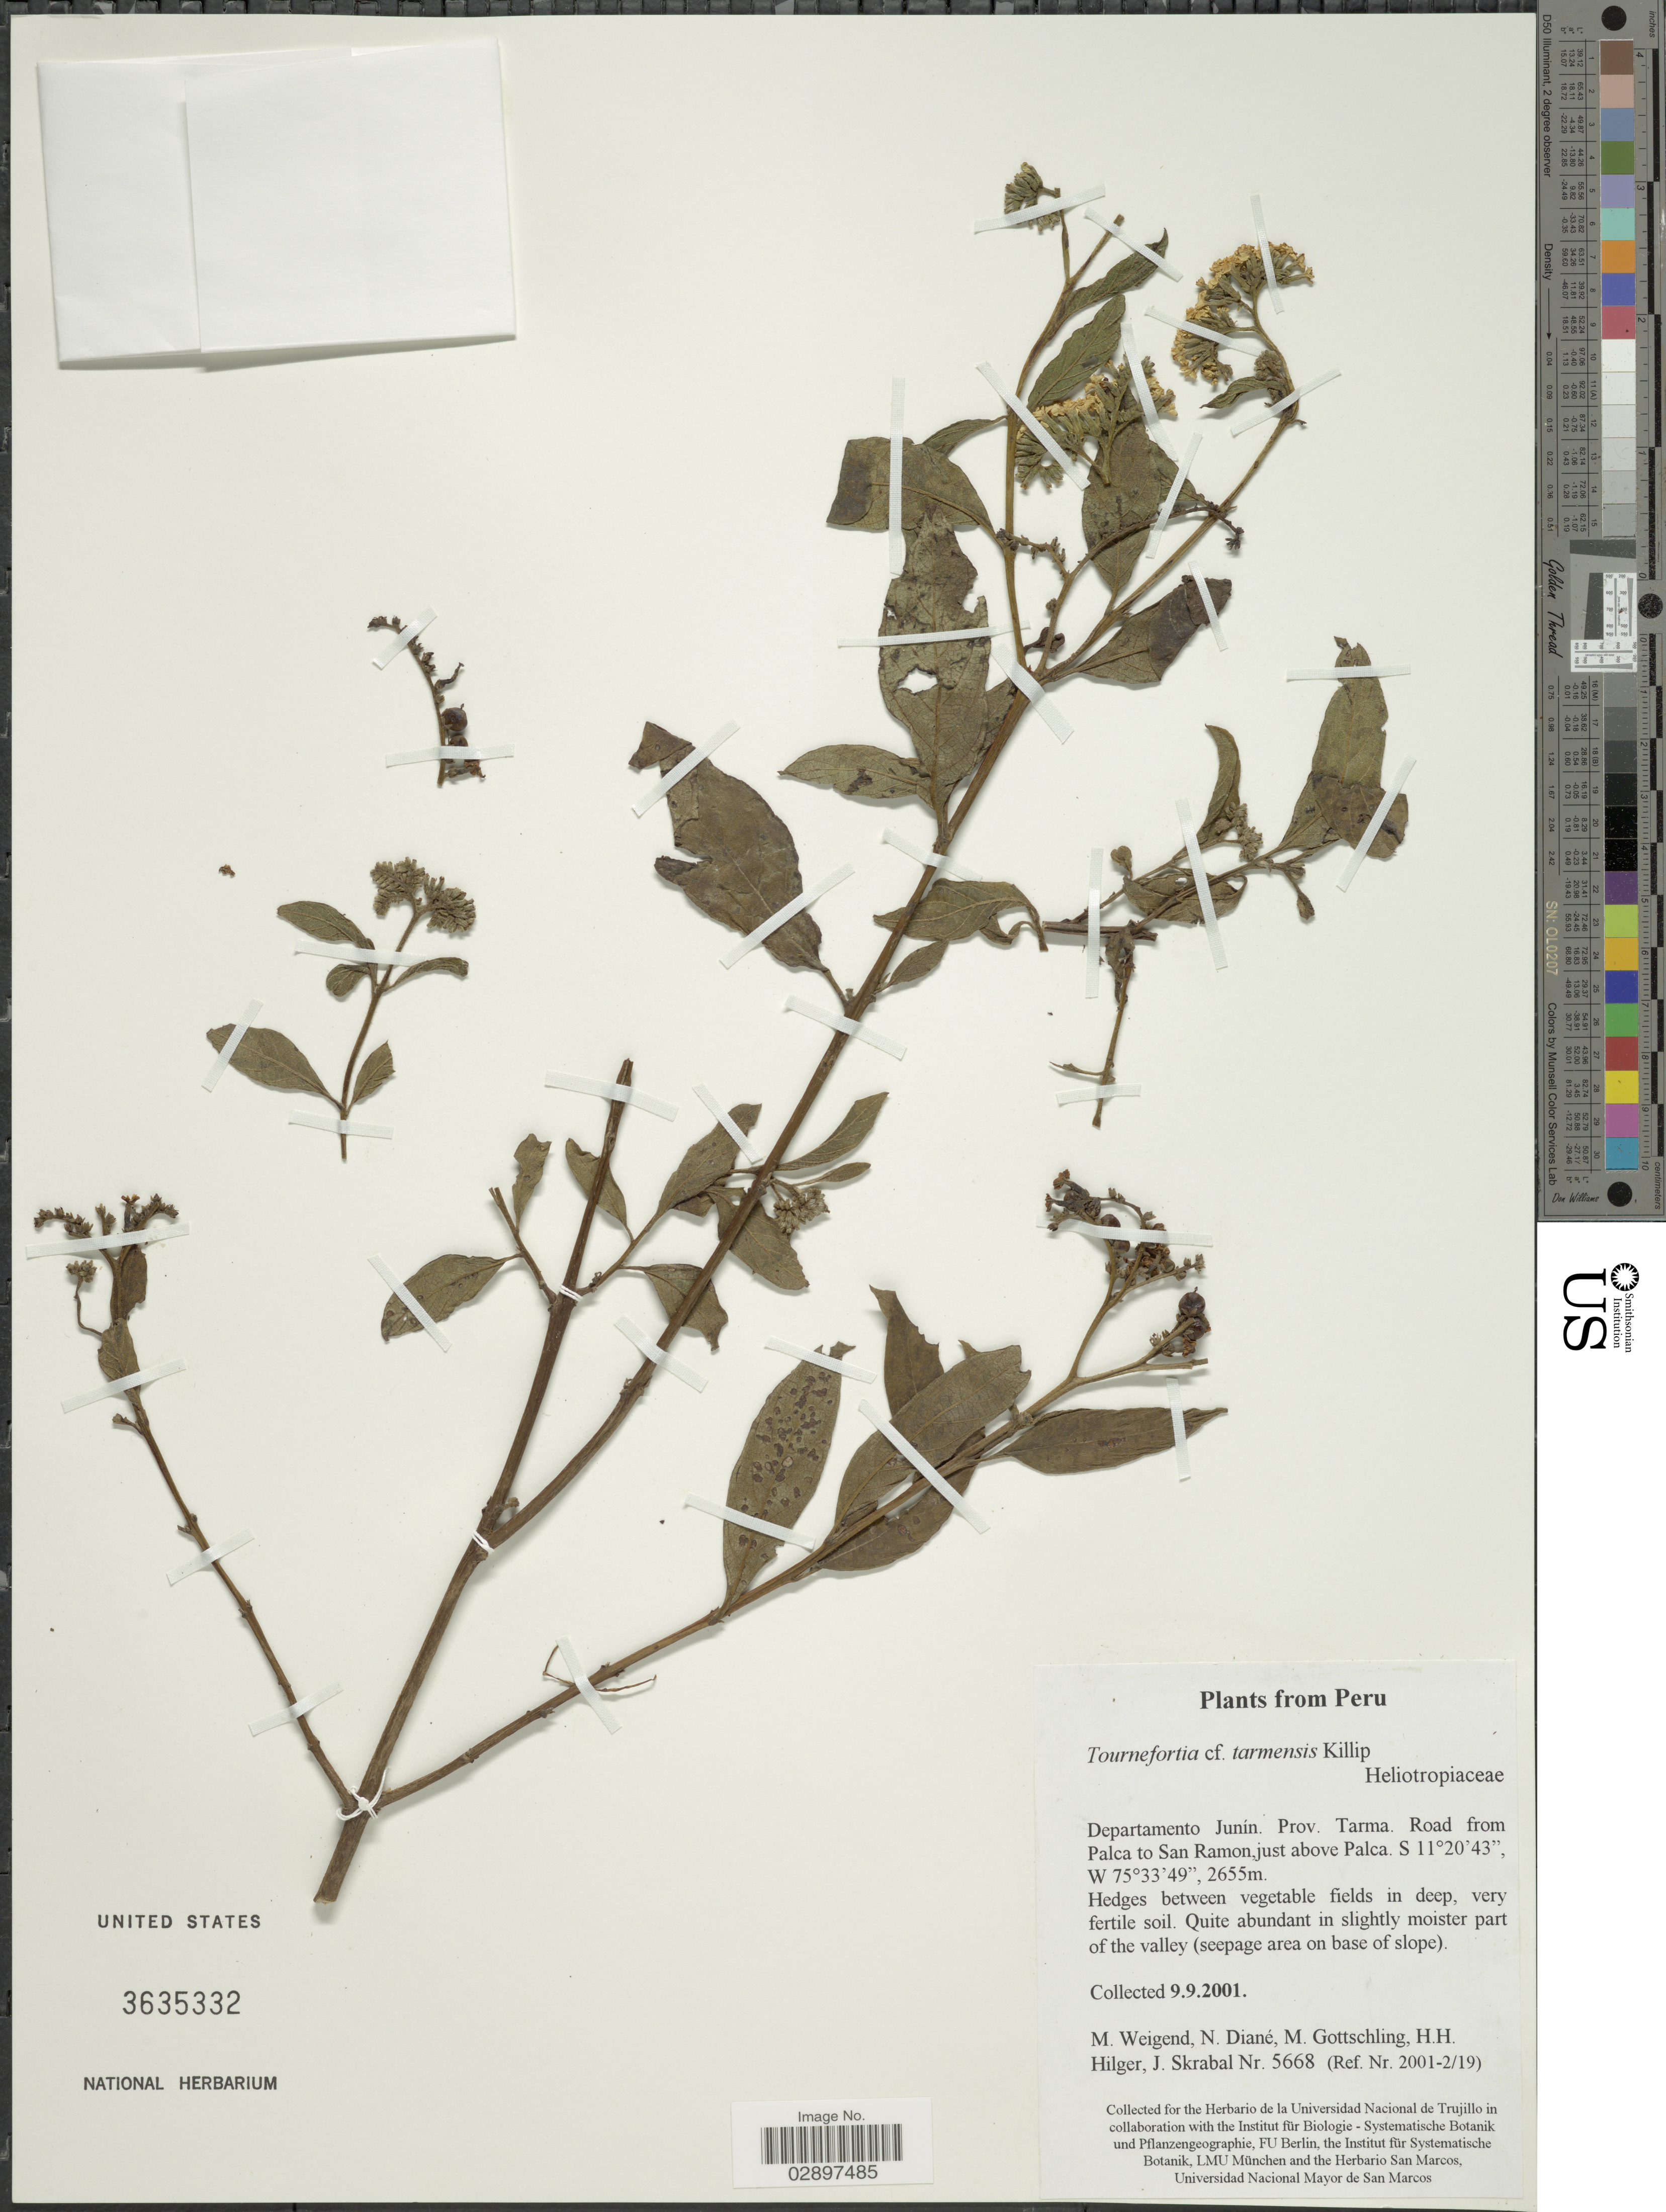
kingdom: Plantae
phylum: Tracheophyta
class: Magnoliopsida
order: Boraginales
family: Heliotropiaceae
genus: Tournefortia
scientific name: Tournefortia tarmensis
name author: (Krause) J.F. Macbr.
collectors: M. Weigend, N. Diane, M. Gottschling, H. H. Hilger & J. Skrabal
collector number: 5668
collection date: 2001-09-09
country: Peru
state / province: Junín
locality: Departamento Junín. Prov. Tarma. Road from Palca to San Ramon, just above Palca.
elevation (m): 2655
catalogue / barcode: US 3635332